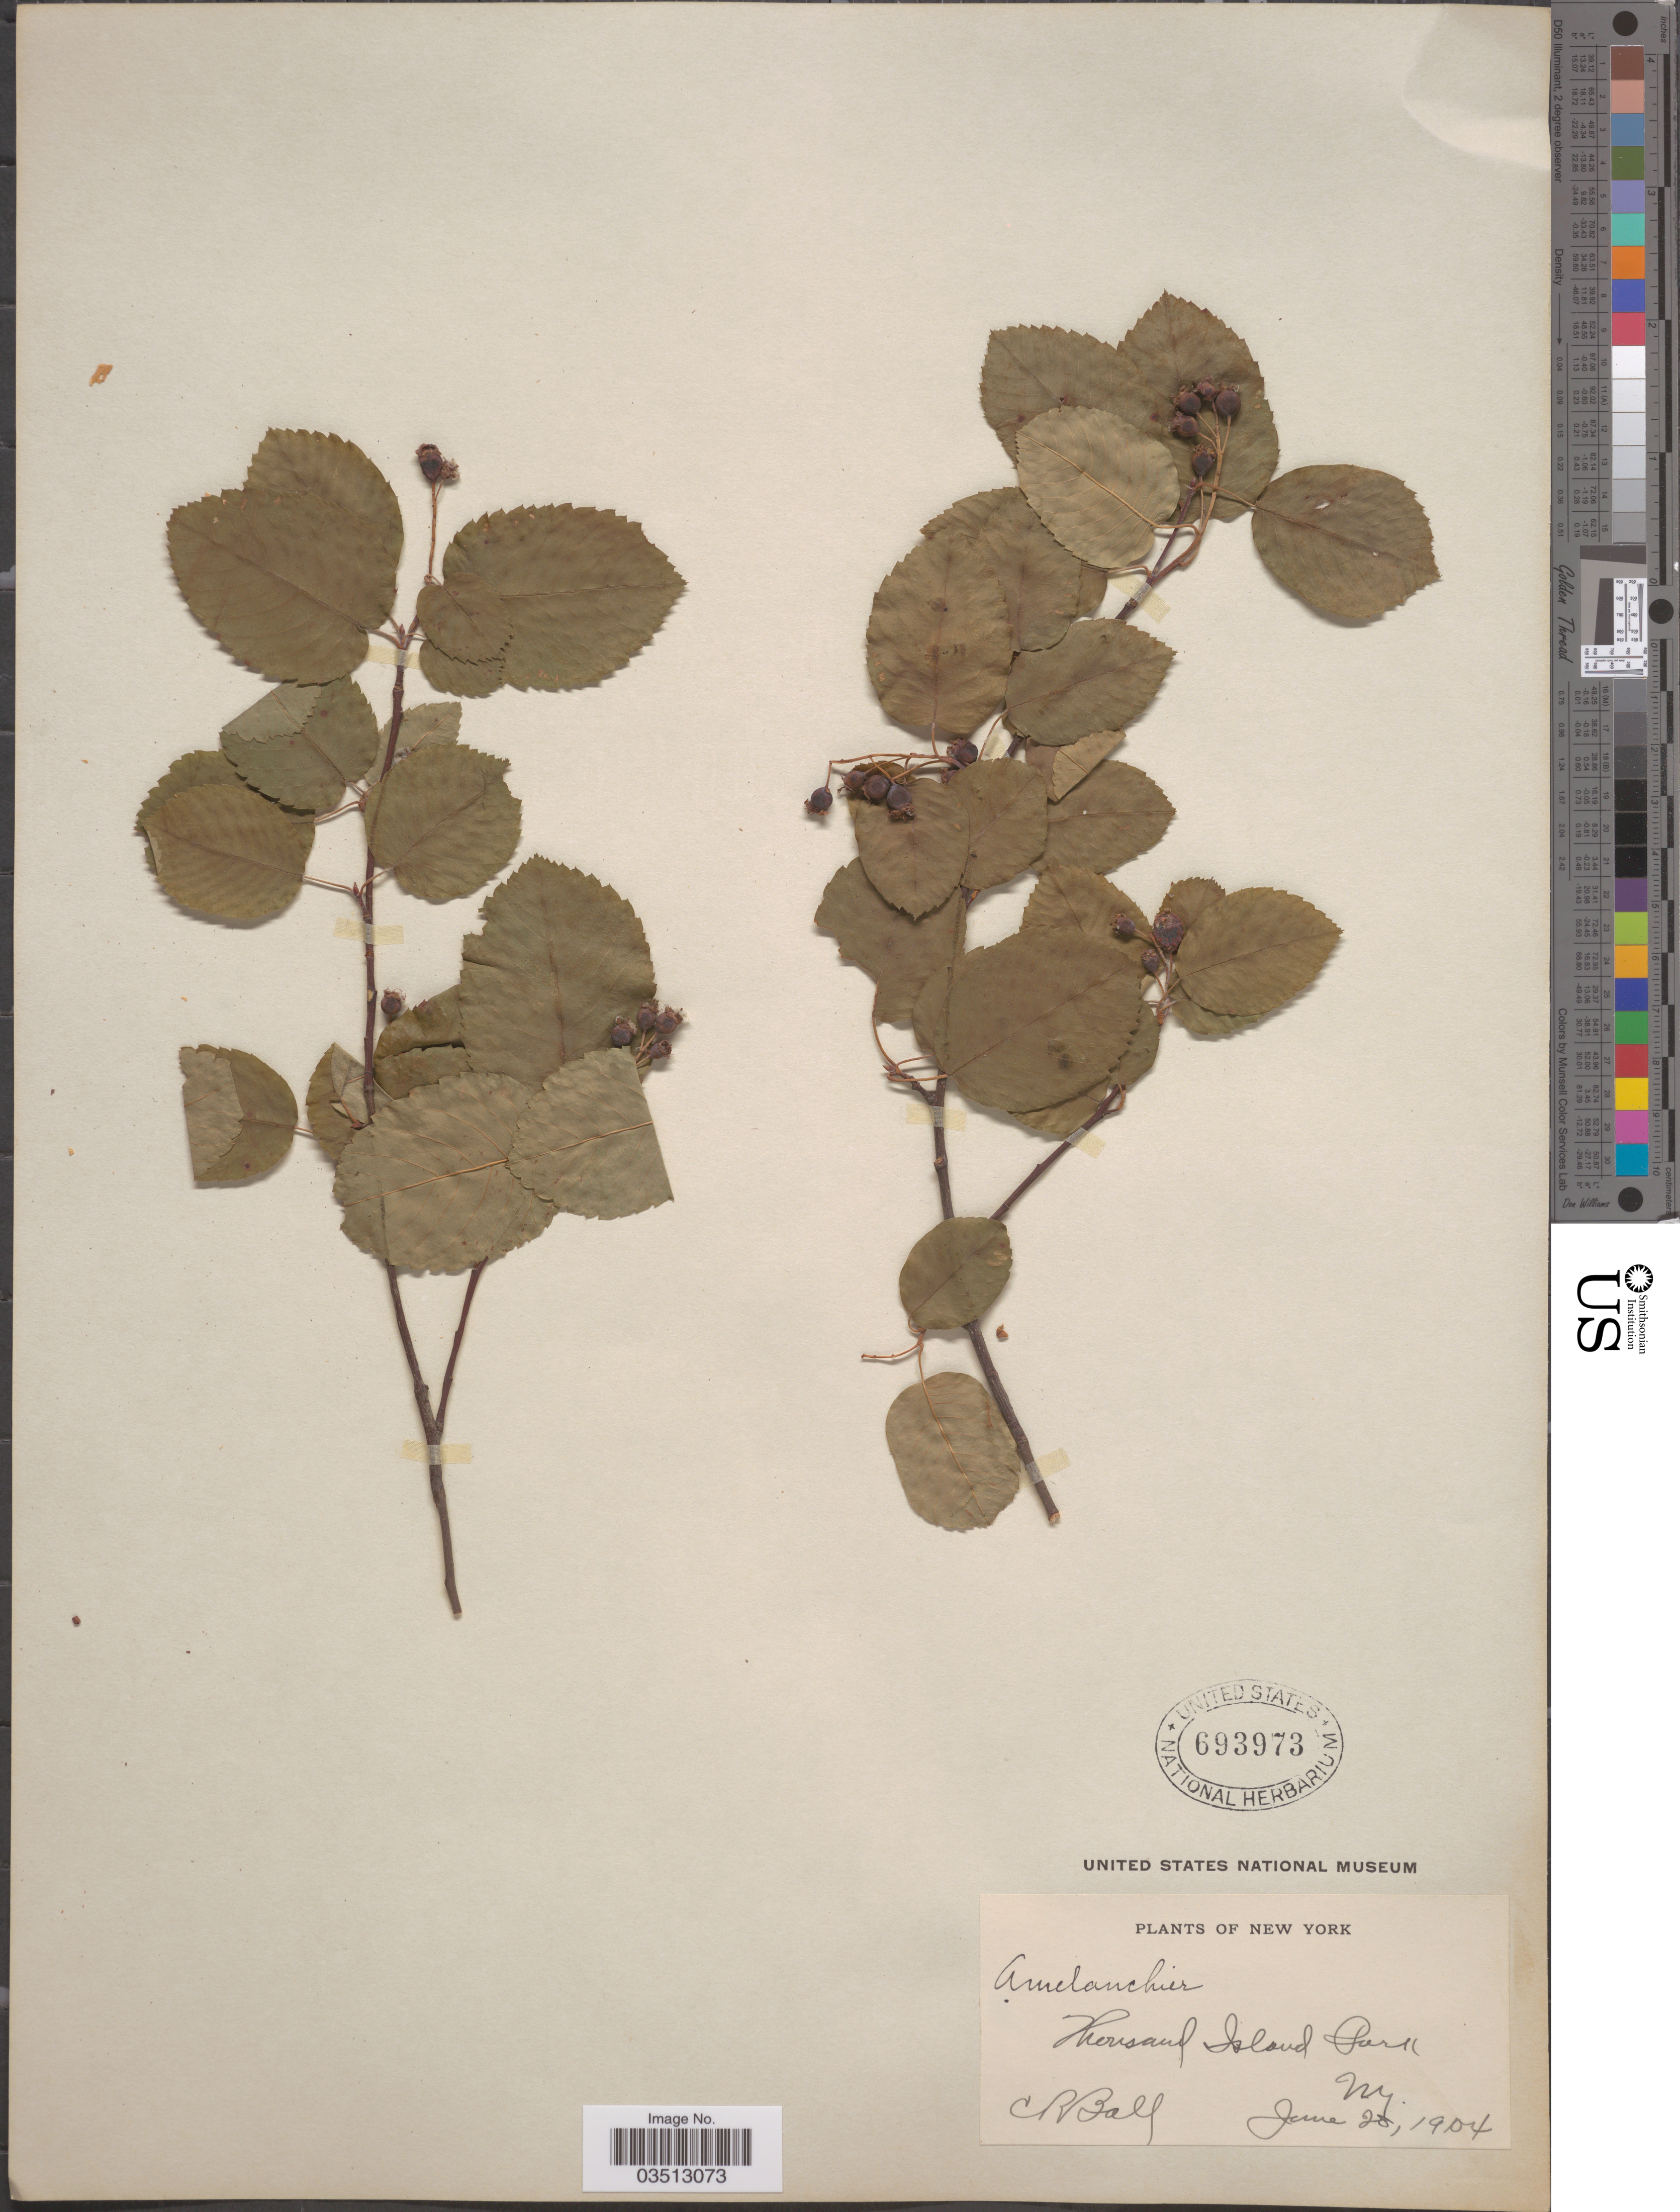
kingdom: Plantae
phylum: Tracheophyta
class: Magnoliopsida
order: Rosales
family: Rosaceae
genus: Amelanchier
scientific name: Amelanchier sp.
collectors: C. R. Ball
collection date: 1904-06-28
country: United States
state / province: New York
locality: Thousand Island Park.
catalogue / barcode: US 693973